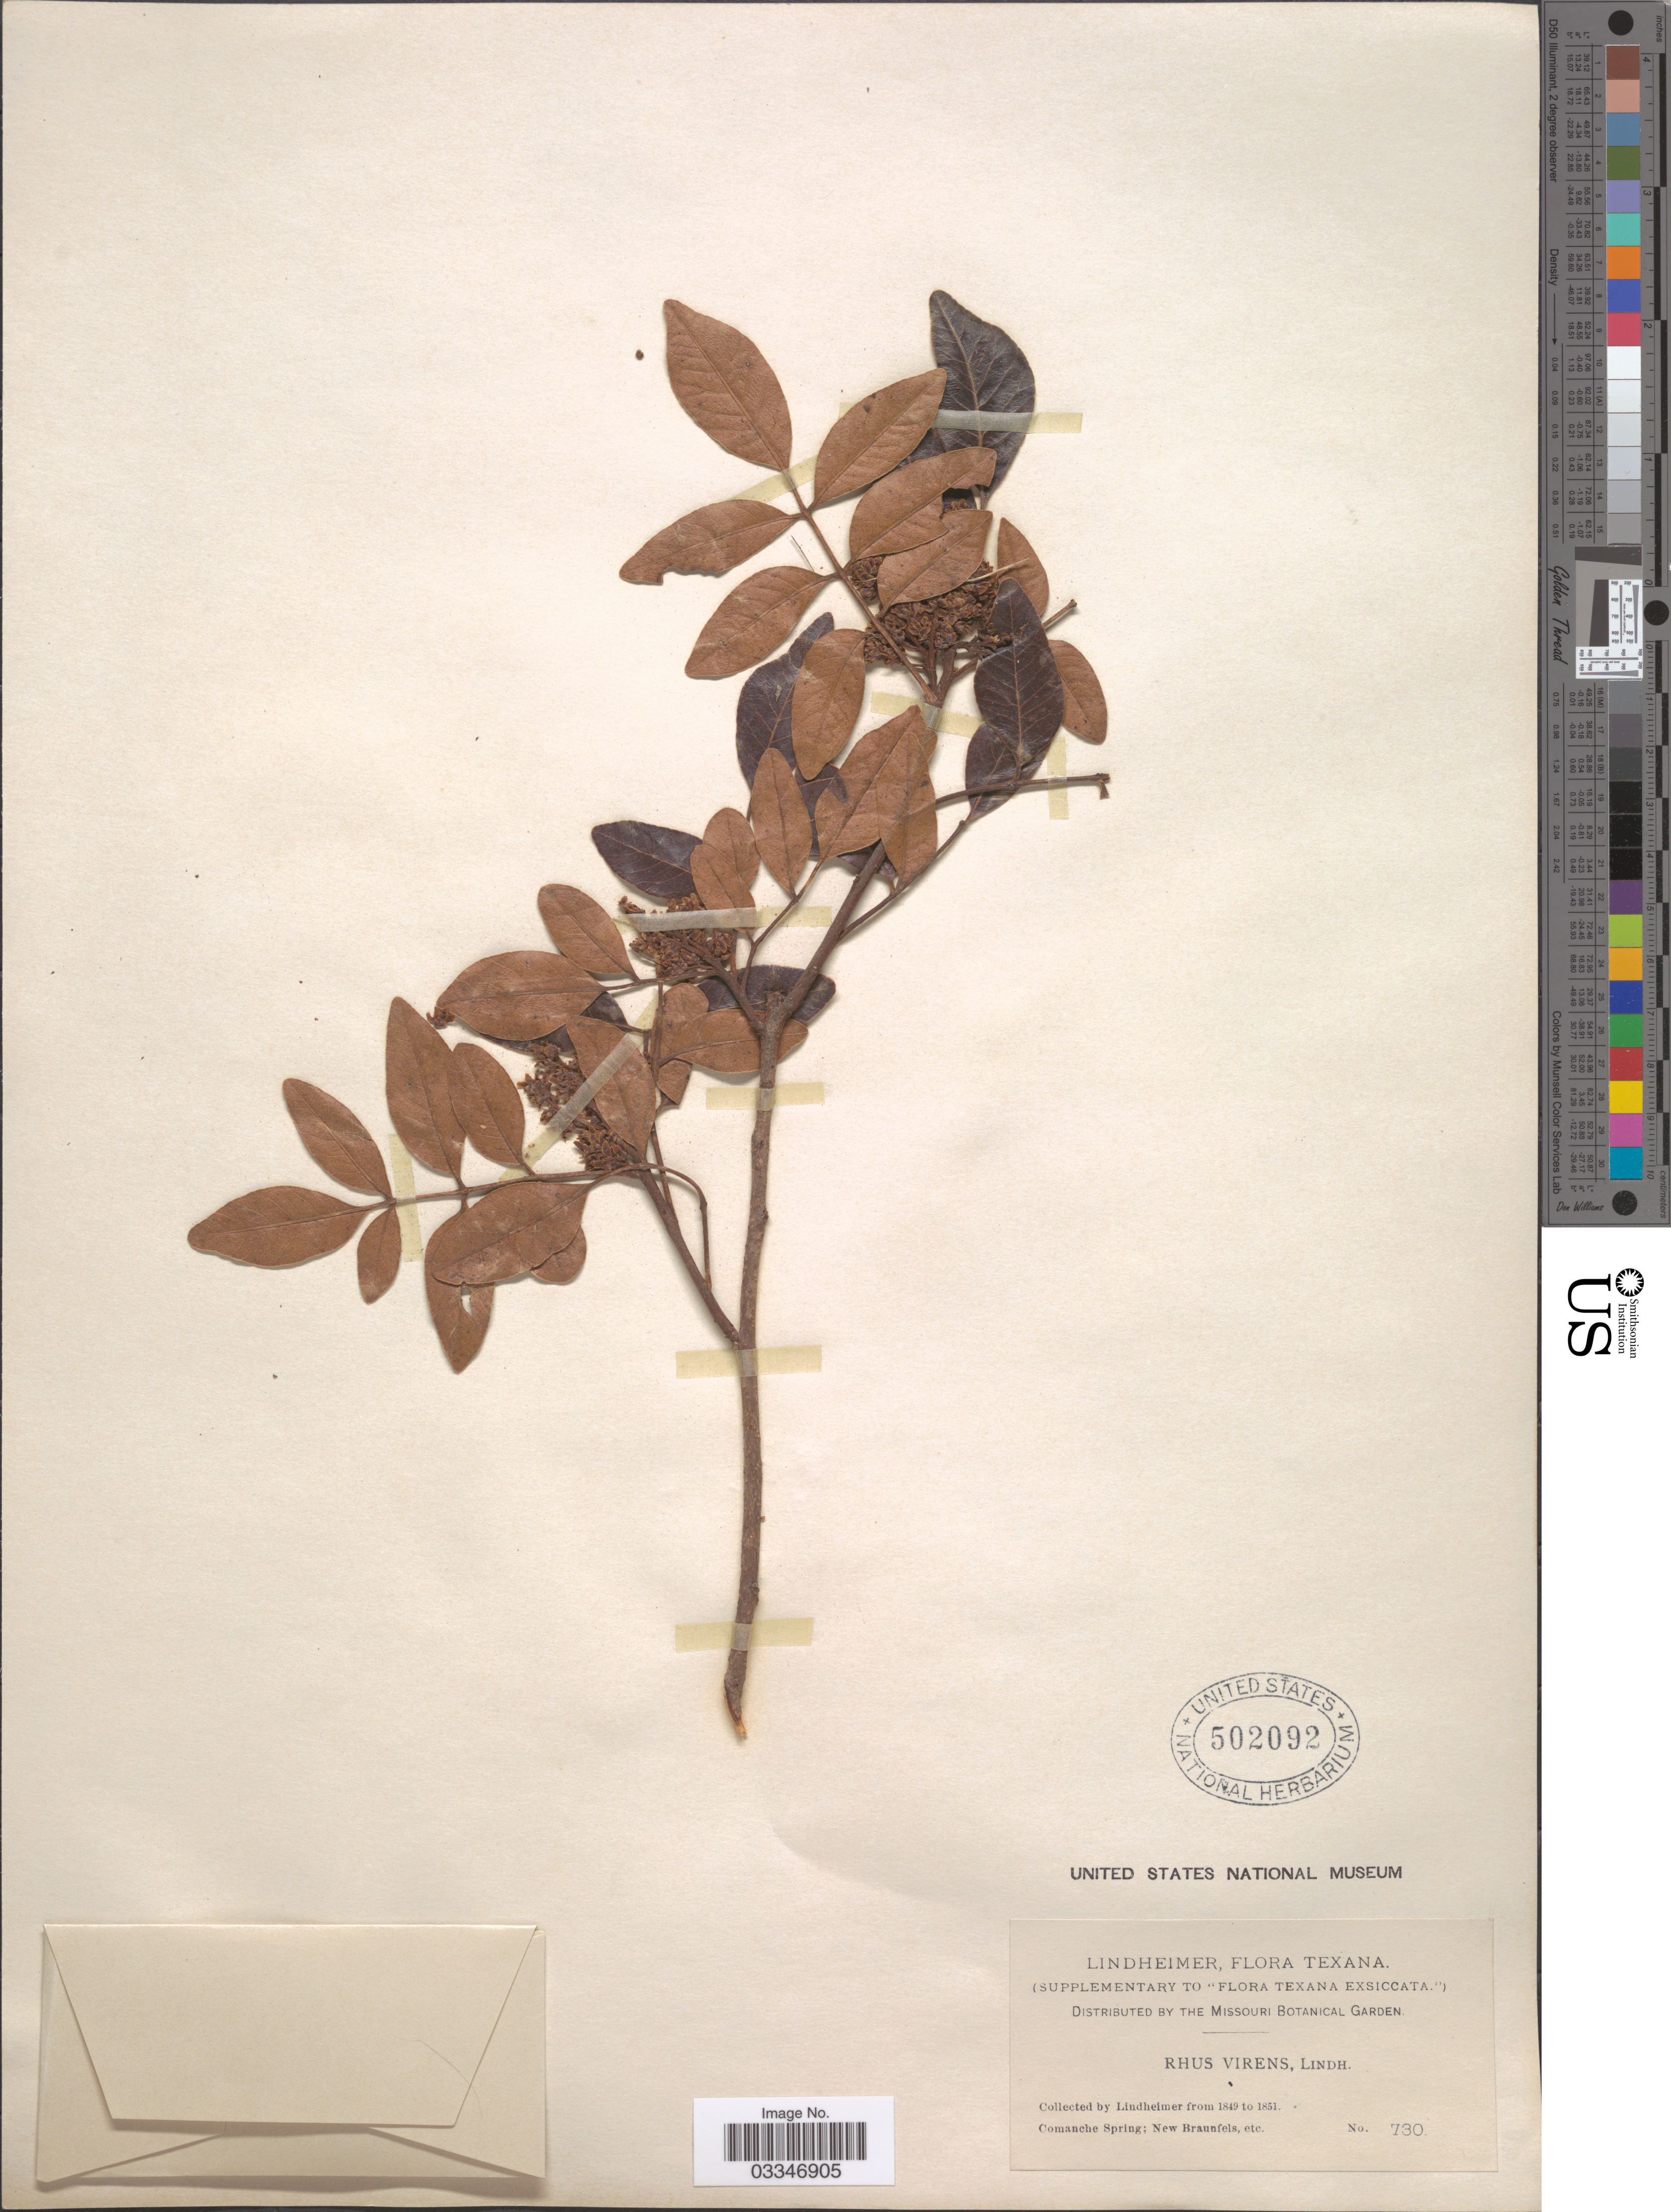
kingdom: Plantae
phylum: Tracheophyta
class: Magnoliopsida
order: Sapindales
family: Anacardiaceae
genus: Rhus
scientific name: Rhus virens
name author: Lindh. ex A. Gray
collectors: -. Lindheimer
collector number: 730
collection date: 1849/1851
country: United States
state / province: Texas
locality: Comanche Spring: New Braunfels.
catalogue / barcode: US 502092